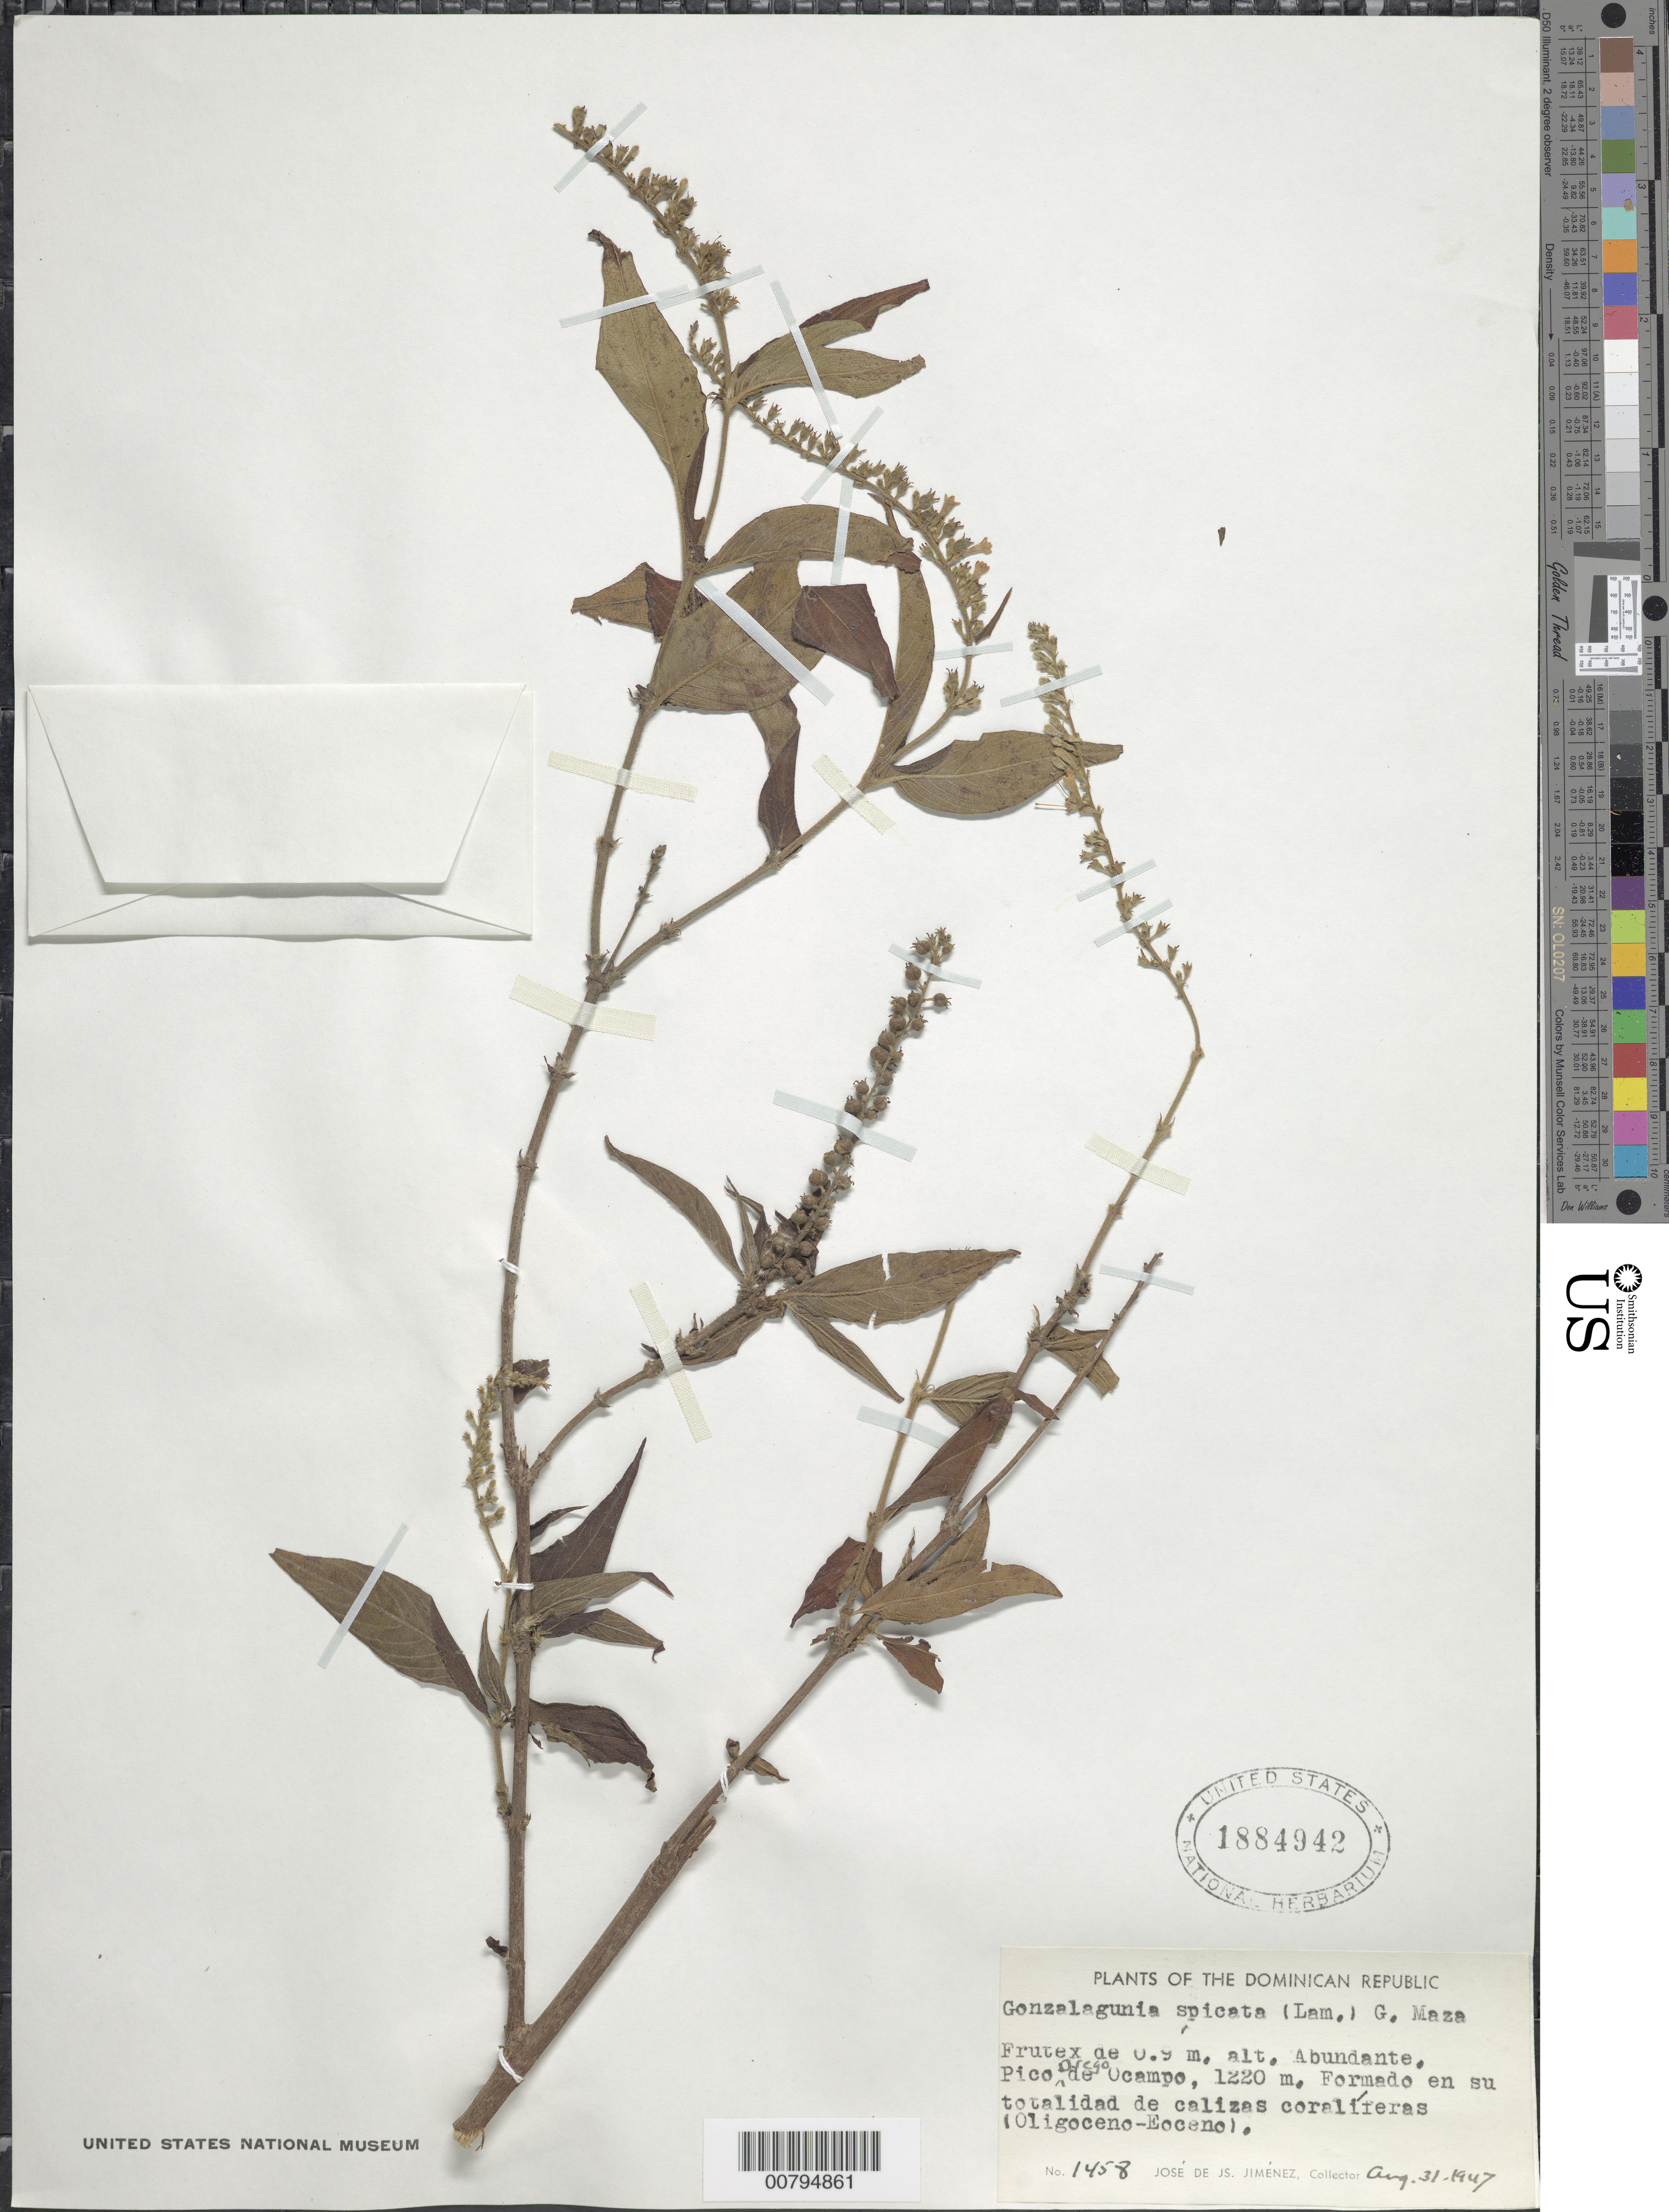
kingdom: Plantae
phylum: Tracheophyta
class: Magnoliopsida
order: Gentianales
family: Rubiaceae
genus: Gonzalagunia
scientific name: Gonzalagunia hirsuta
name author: Schum.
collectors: J. J. Jiménez Almonte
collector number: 1458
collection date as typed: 31 Aug 1947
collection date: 1947-08-31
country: Dominican Republic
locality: Pico Osego de Ocampo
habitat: Formado en su totalidad de calizas coraliferas (Oligoceno_Eoceno)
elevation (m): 1220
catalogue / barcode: US 1884942